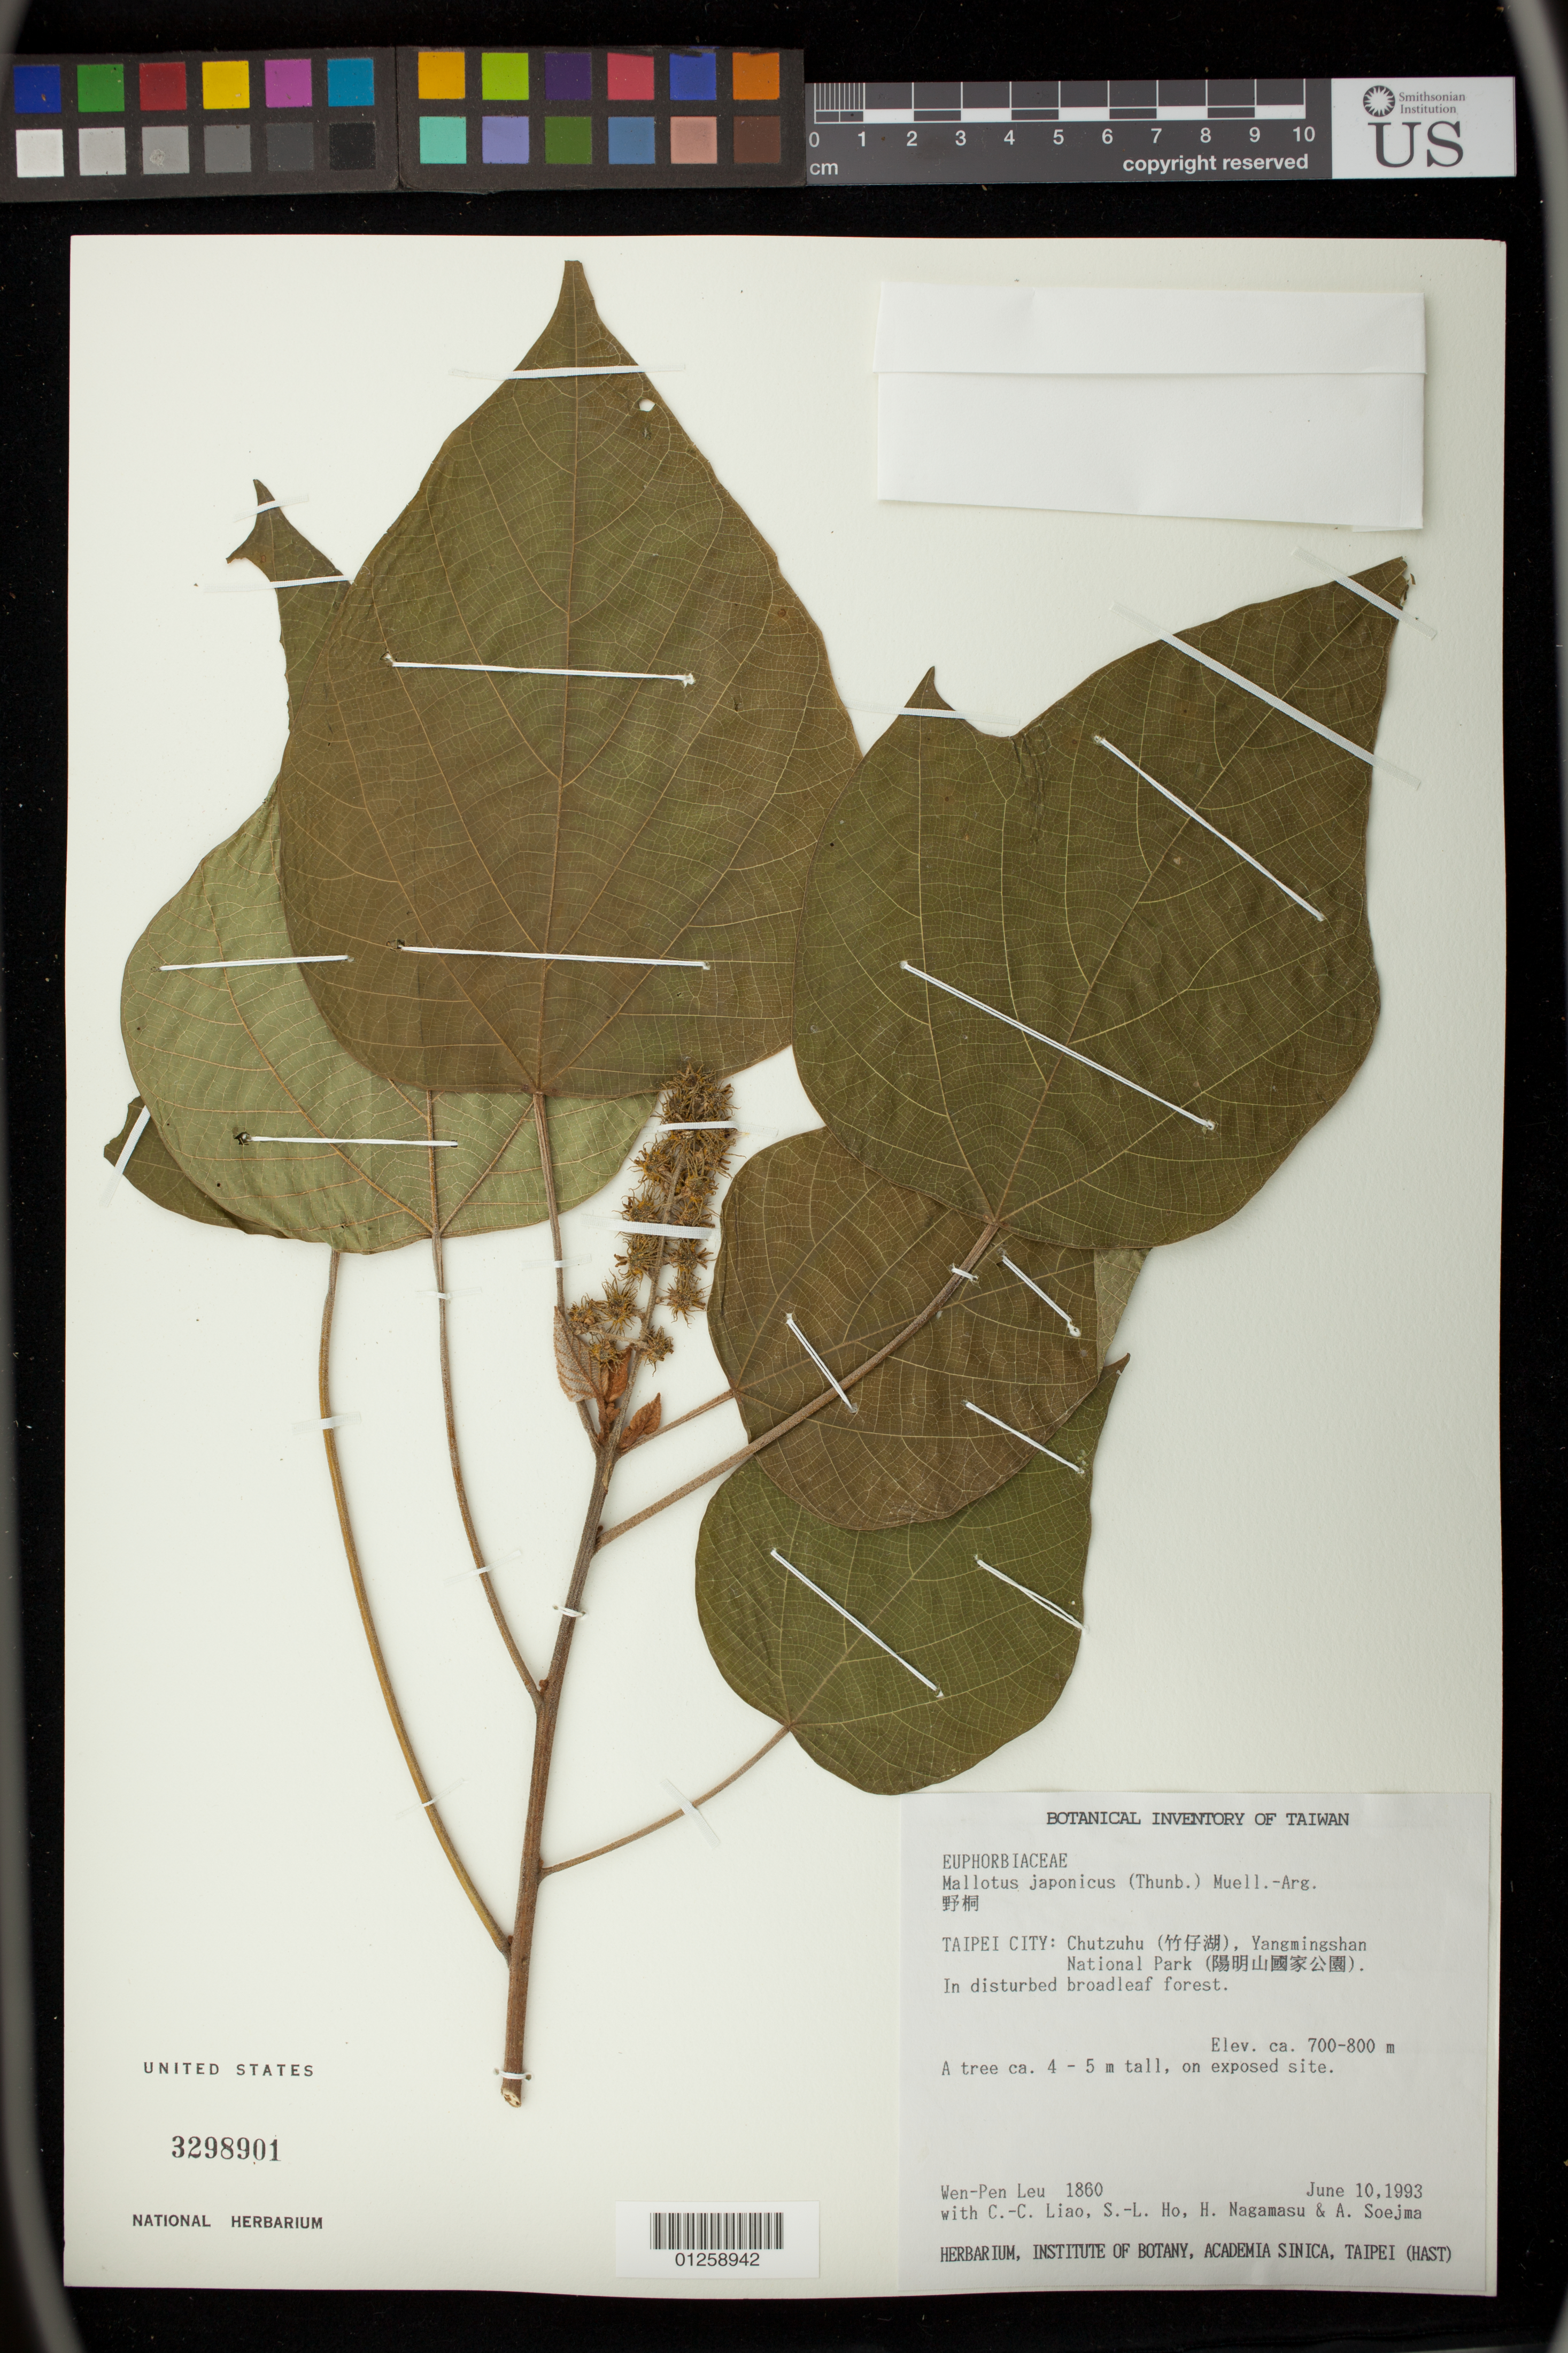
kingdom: Plantae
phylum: Tracheophyta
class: Magnoliopsida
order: Malpighiales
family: Euphorbiaceae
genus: Mallotus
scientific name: Mallotus japonicus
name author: (Spreng.) Müll. Arg.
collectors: W. Leu, C. Liao, S. Ho & H. Nagamusa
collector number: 1860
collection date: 1993-06-10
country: Taiwan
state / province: Taipei City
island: Taiwan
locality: Chutzuhu, Yangmingshan national Park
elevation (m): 700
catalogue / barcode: US 3298901